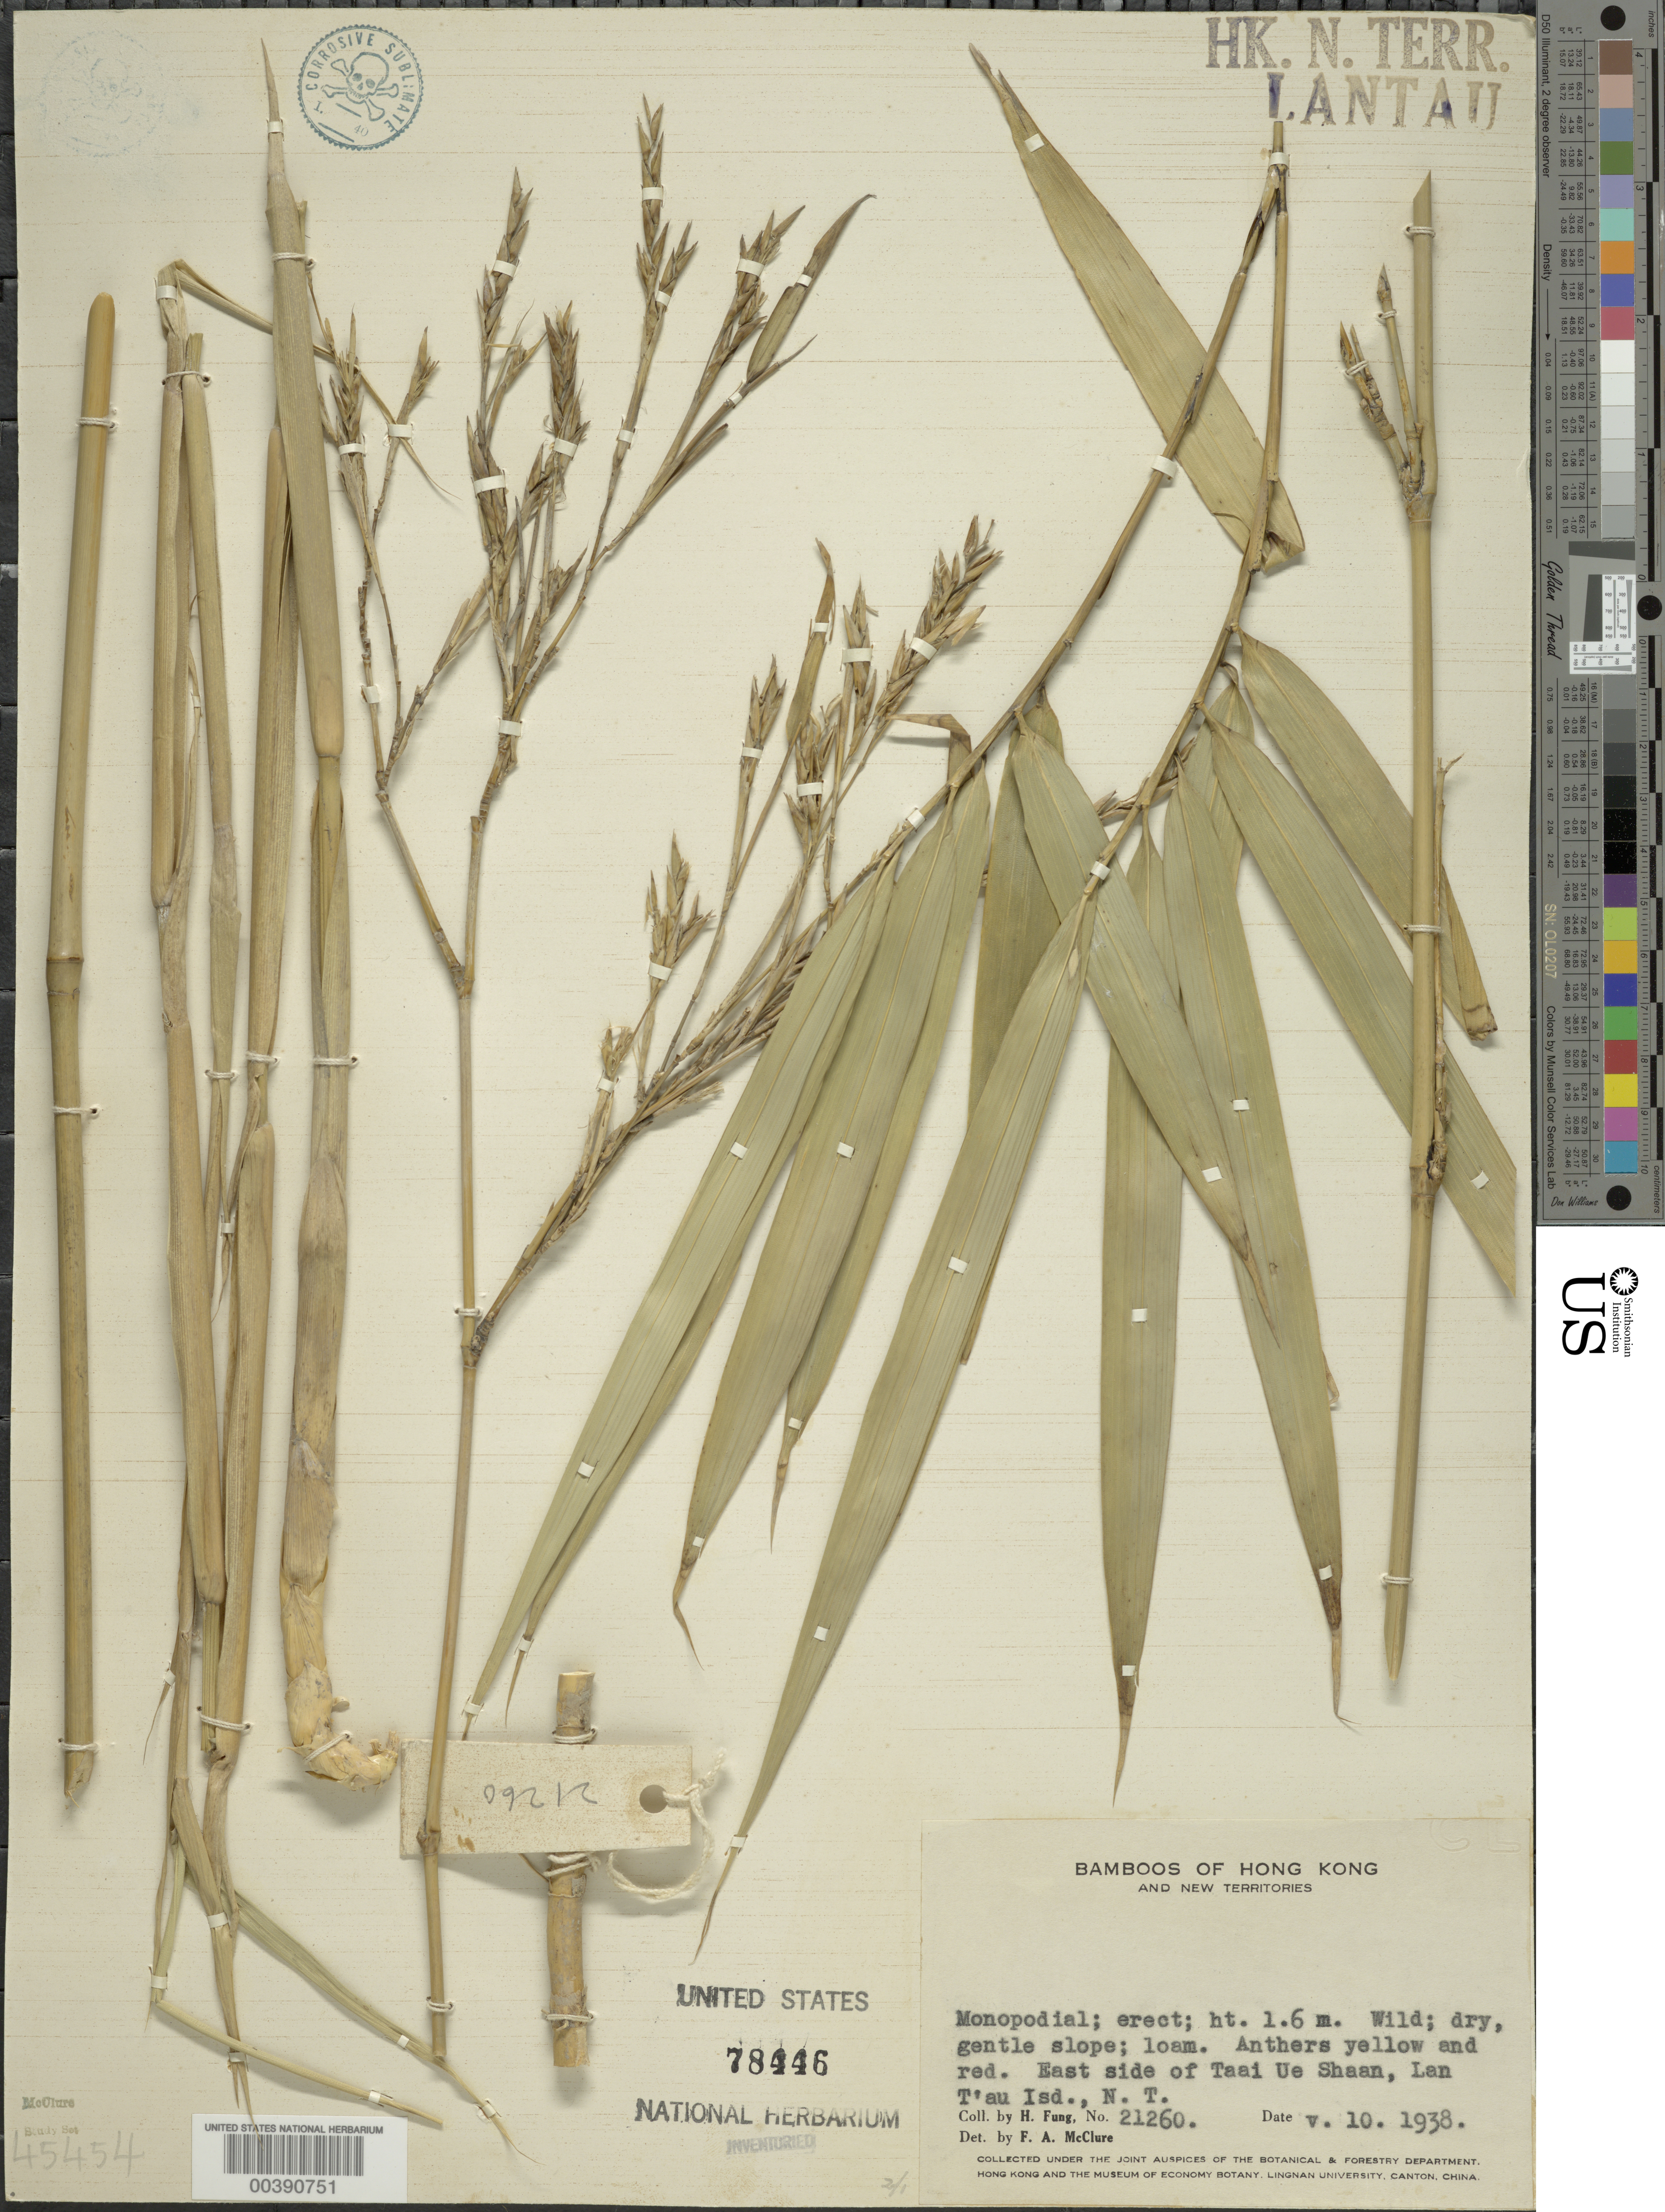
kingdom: Plantae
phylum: Tracheophyta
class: Liliopsida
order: Poales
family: Poaceae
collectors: H. L. Fung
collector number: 21260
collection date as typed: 10 May 1938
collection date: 1938-05-10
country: China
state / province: Hong Kong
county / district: New Territories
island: Lan Tao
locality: Taai ue shaan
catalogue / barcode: US 78446